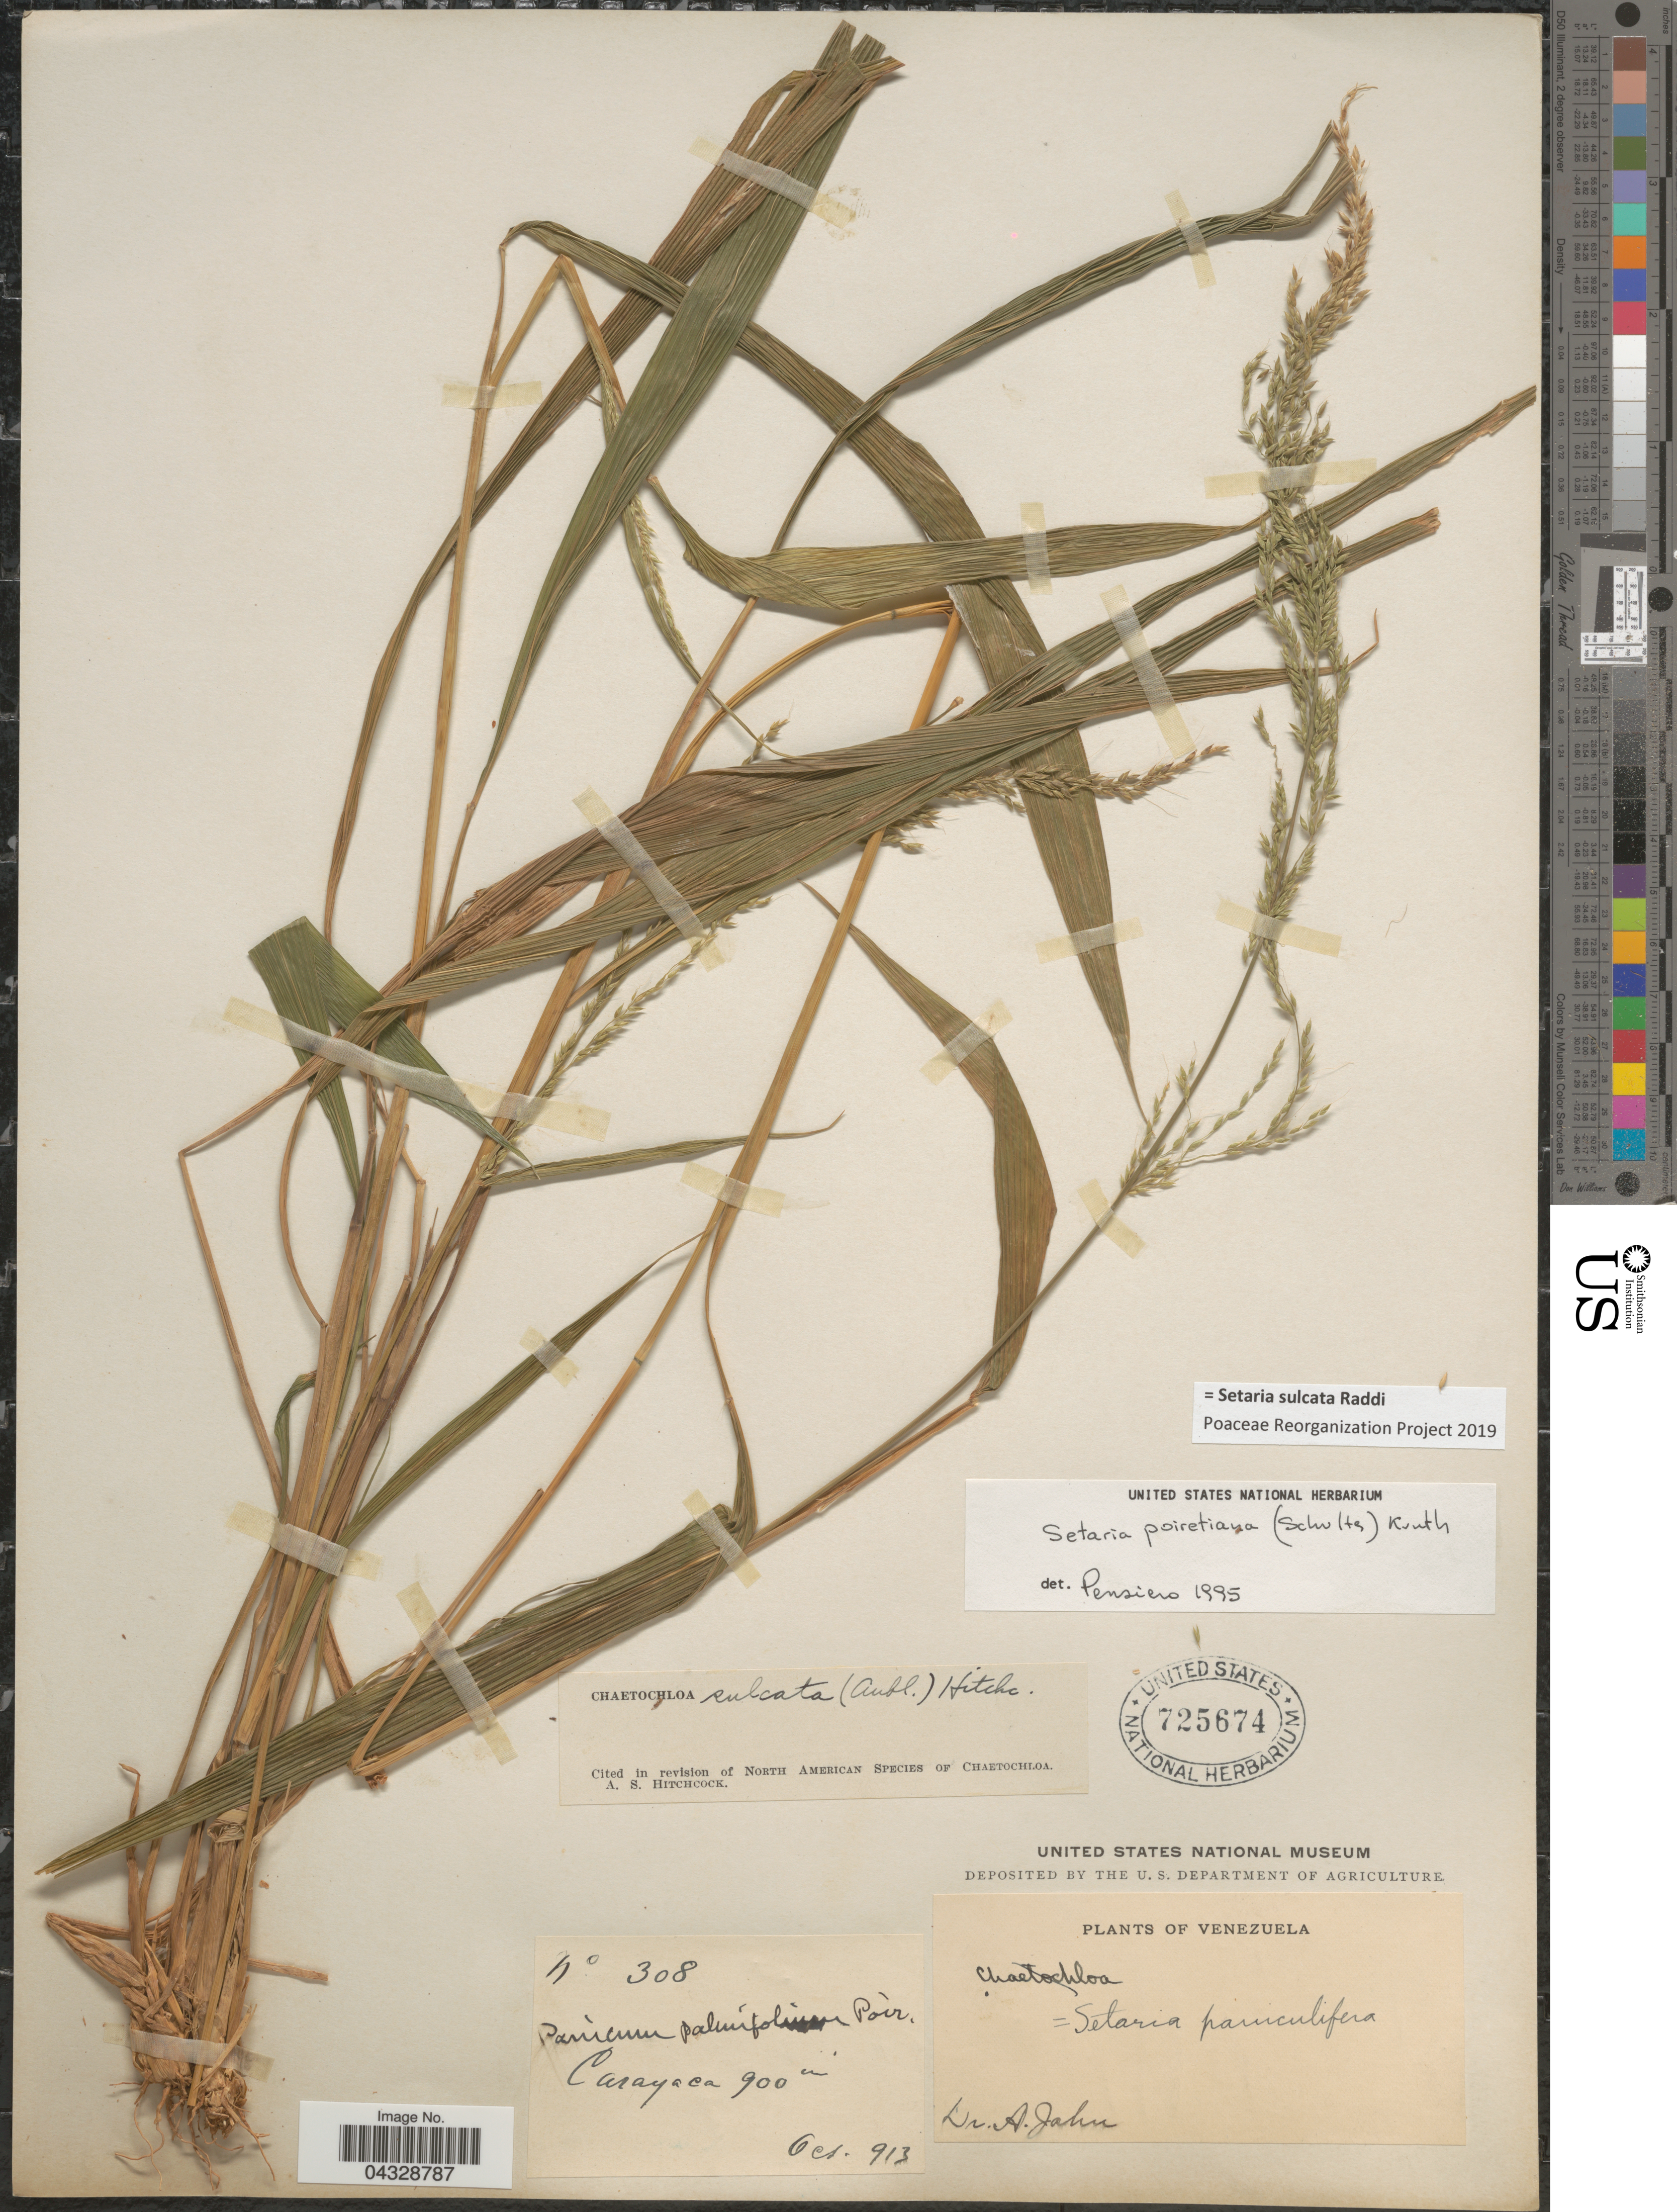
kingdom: Plantae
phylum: Tracheophyta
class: Liliopsida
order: Poales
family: Poaceae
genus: Setaria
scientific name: Setaria sulcata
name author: Raddi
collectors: A. Jahn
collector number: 308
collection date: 1913-10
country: Venezuela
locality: Carayaca.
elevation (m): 900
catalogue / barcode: US 725674